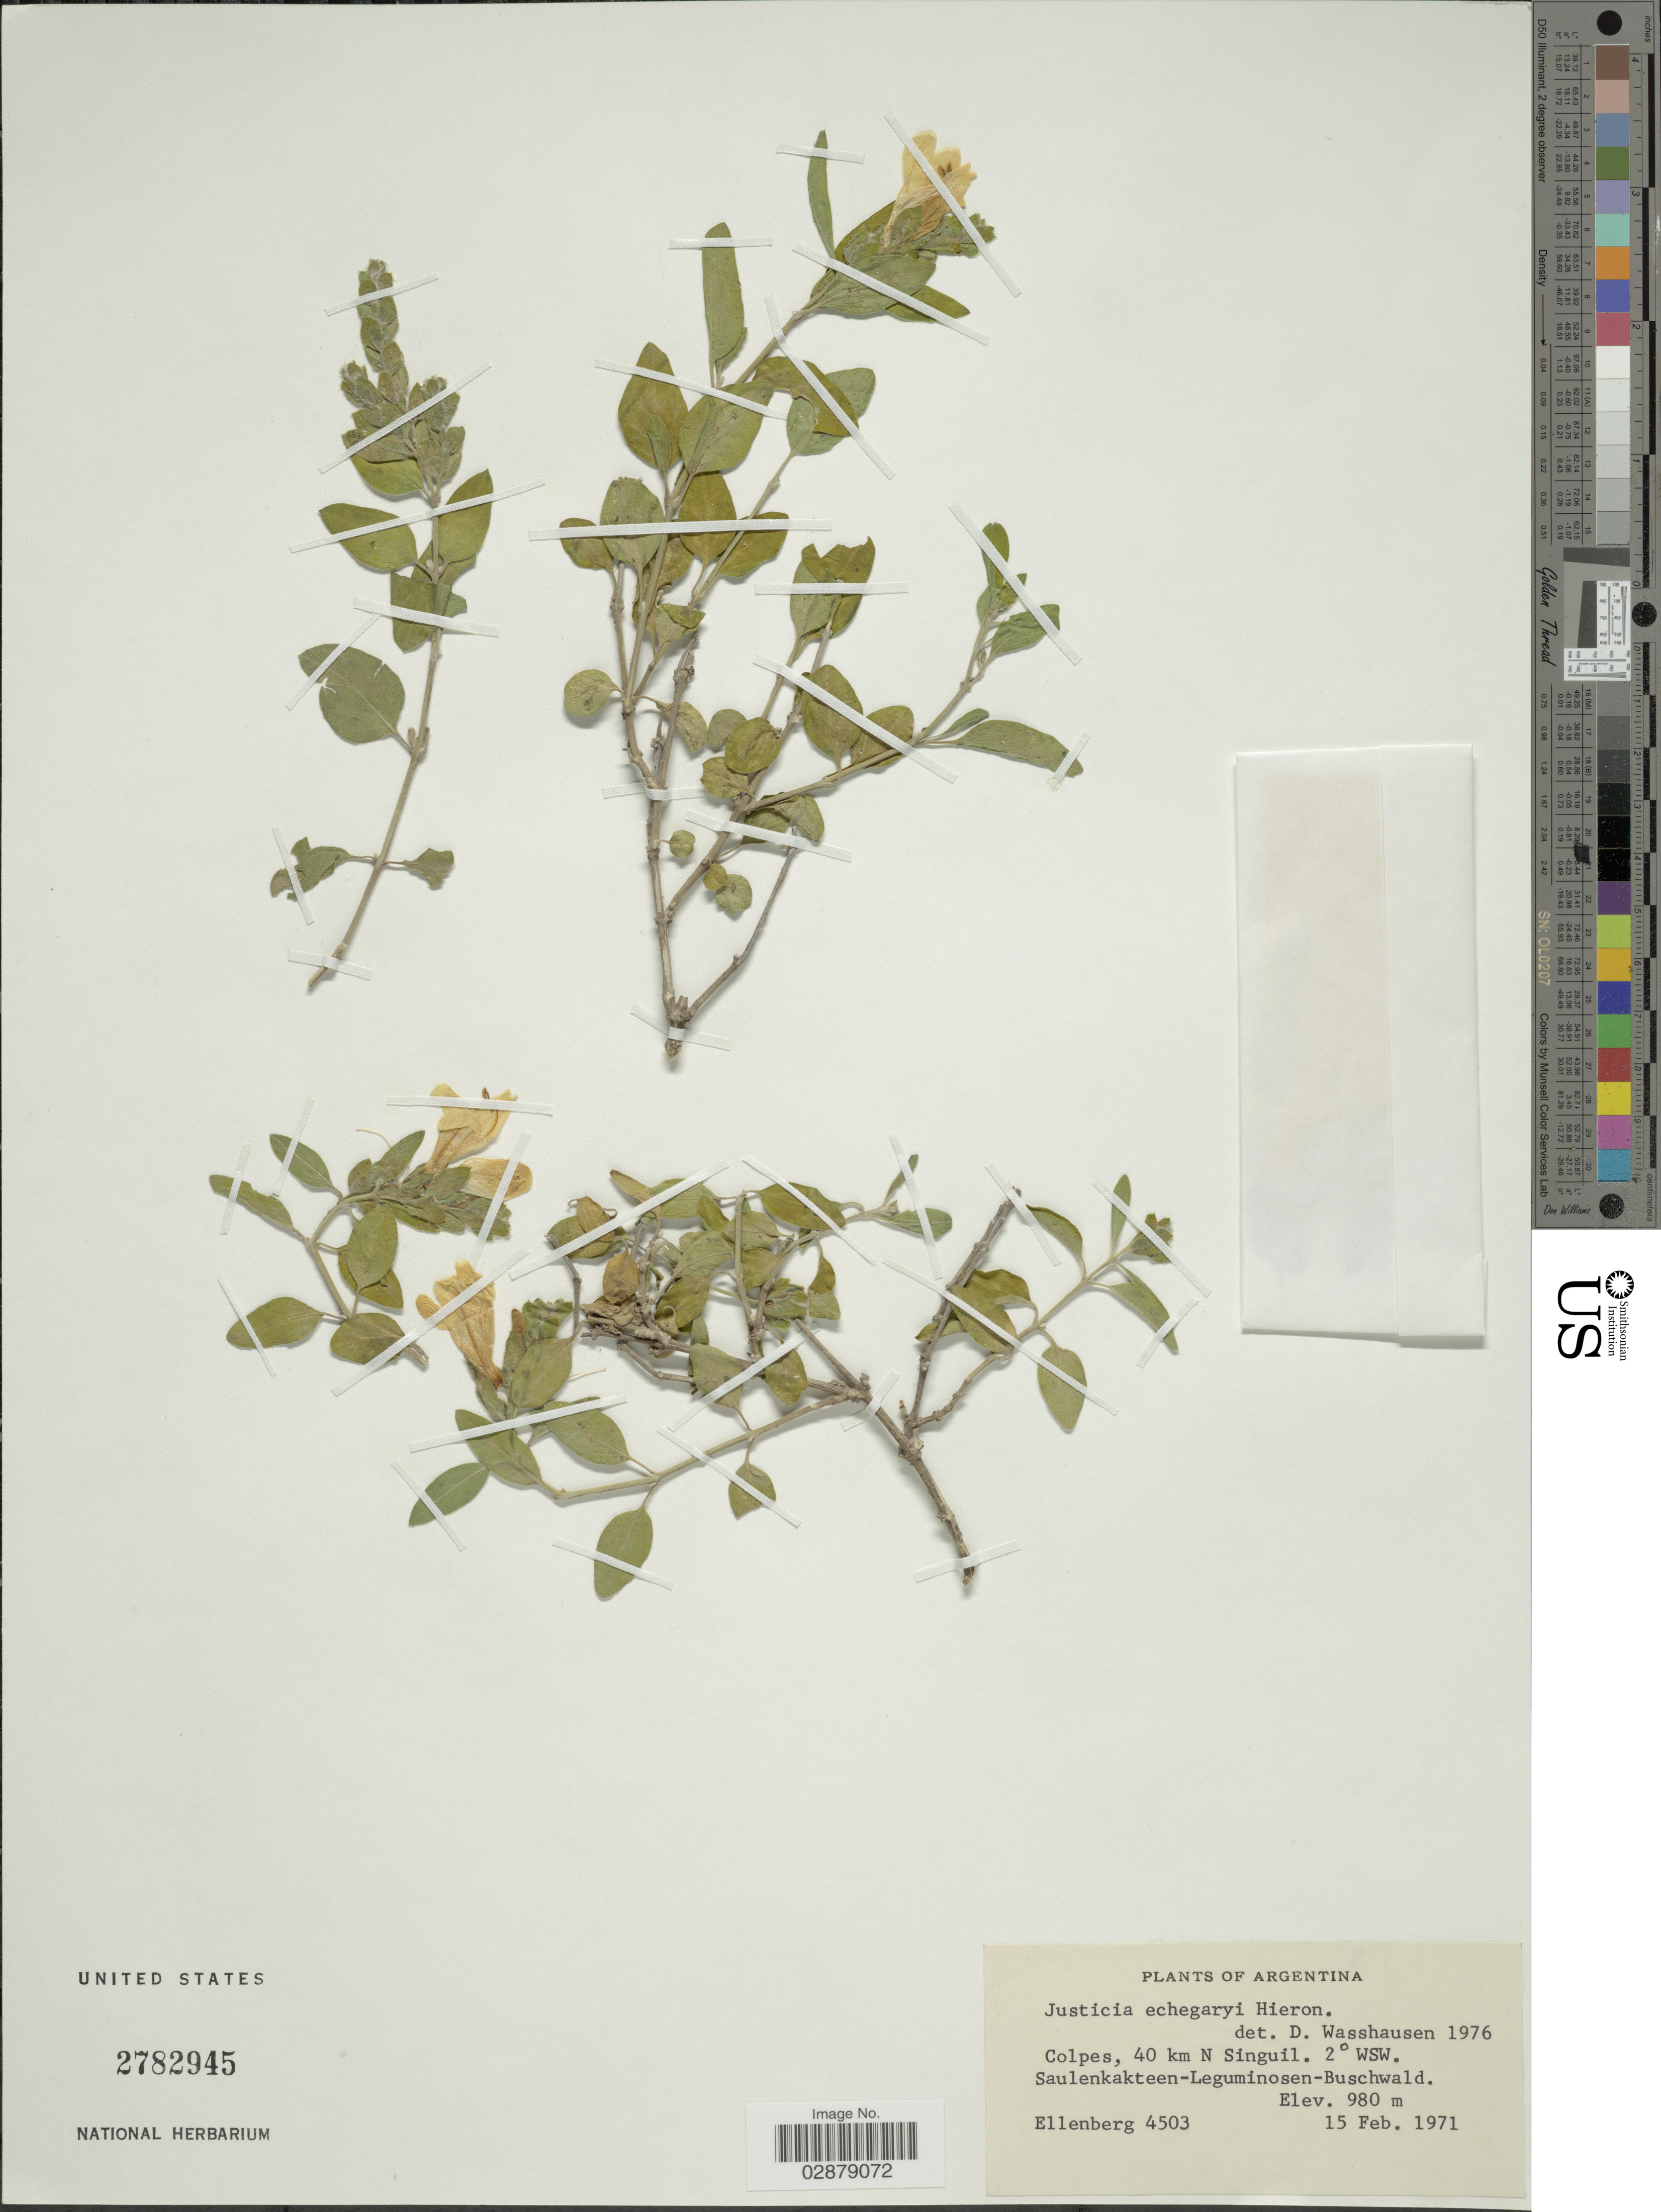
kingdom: Plantae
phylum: Tracheophyta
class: Magnoliopsida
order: Lamiales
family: Acanthaceae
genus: Justicia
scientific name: Justicia gilliesii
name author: (Nees) Benth.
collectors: Ellenberg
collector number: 4503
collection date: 1971-02-15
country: Argentina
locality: Colpes, 40 km N Singuil. 2° WSW.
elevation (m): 980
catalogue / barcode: US 2782945